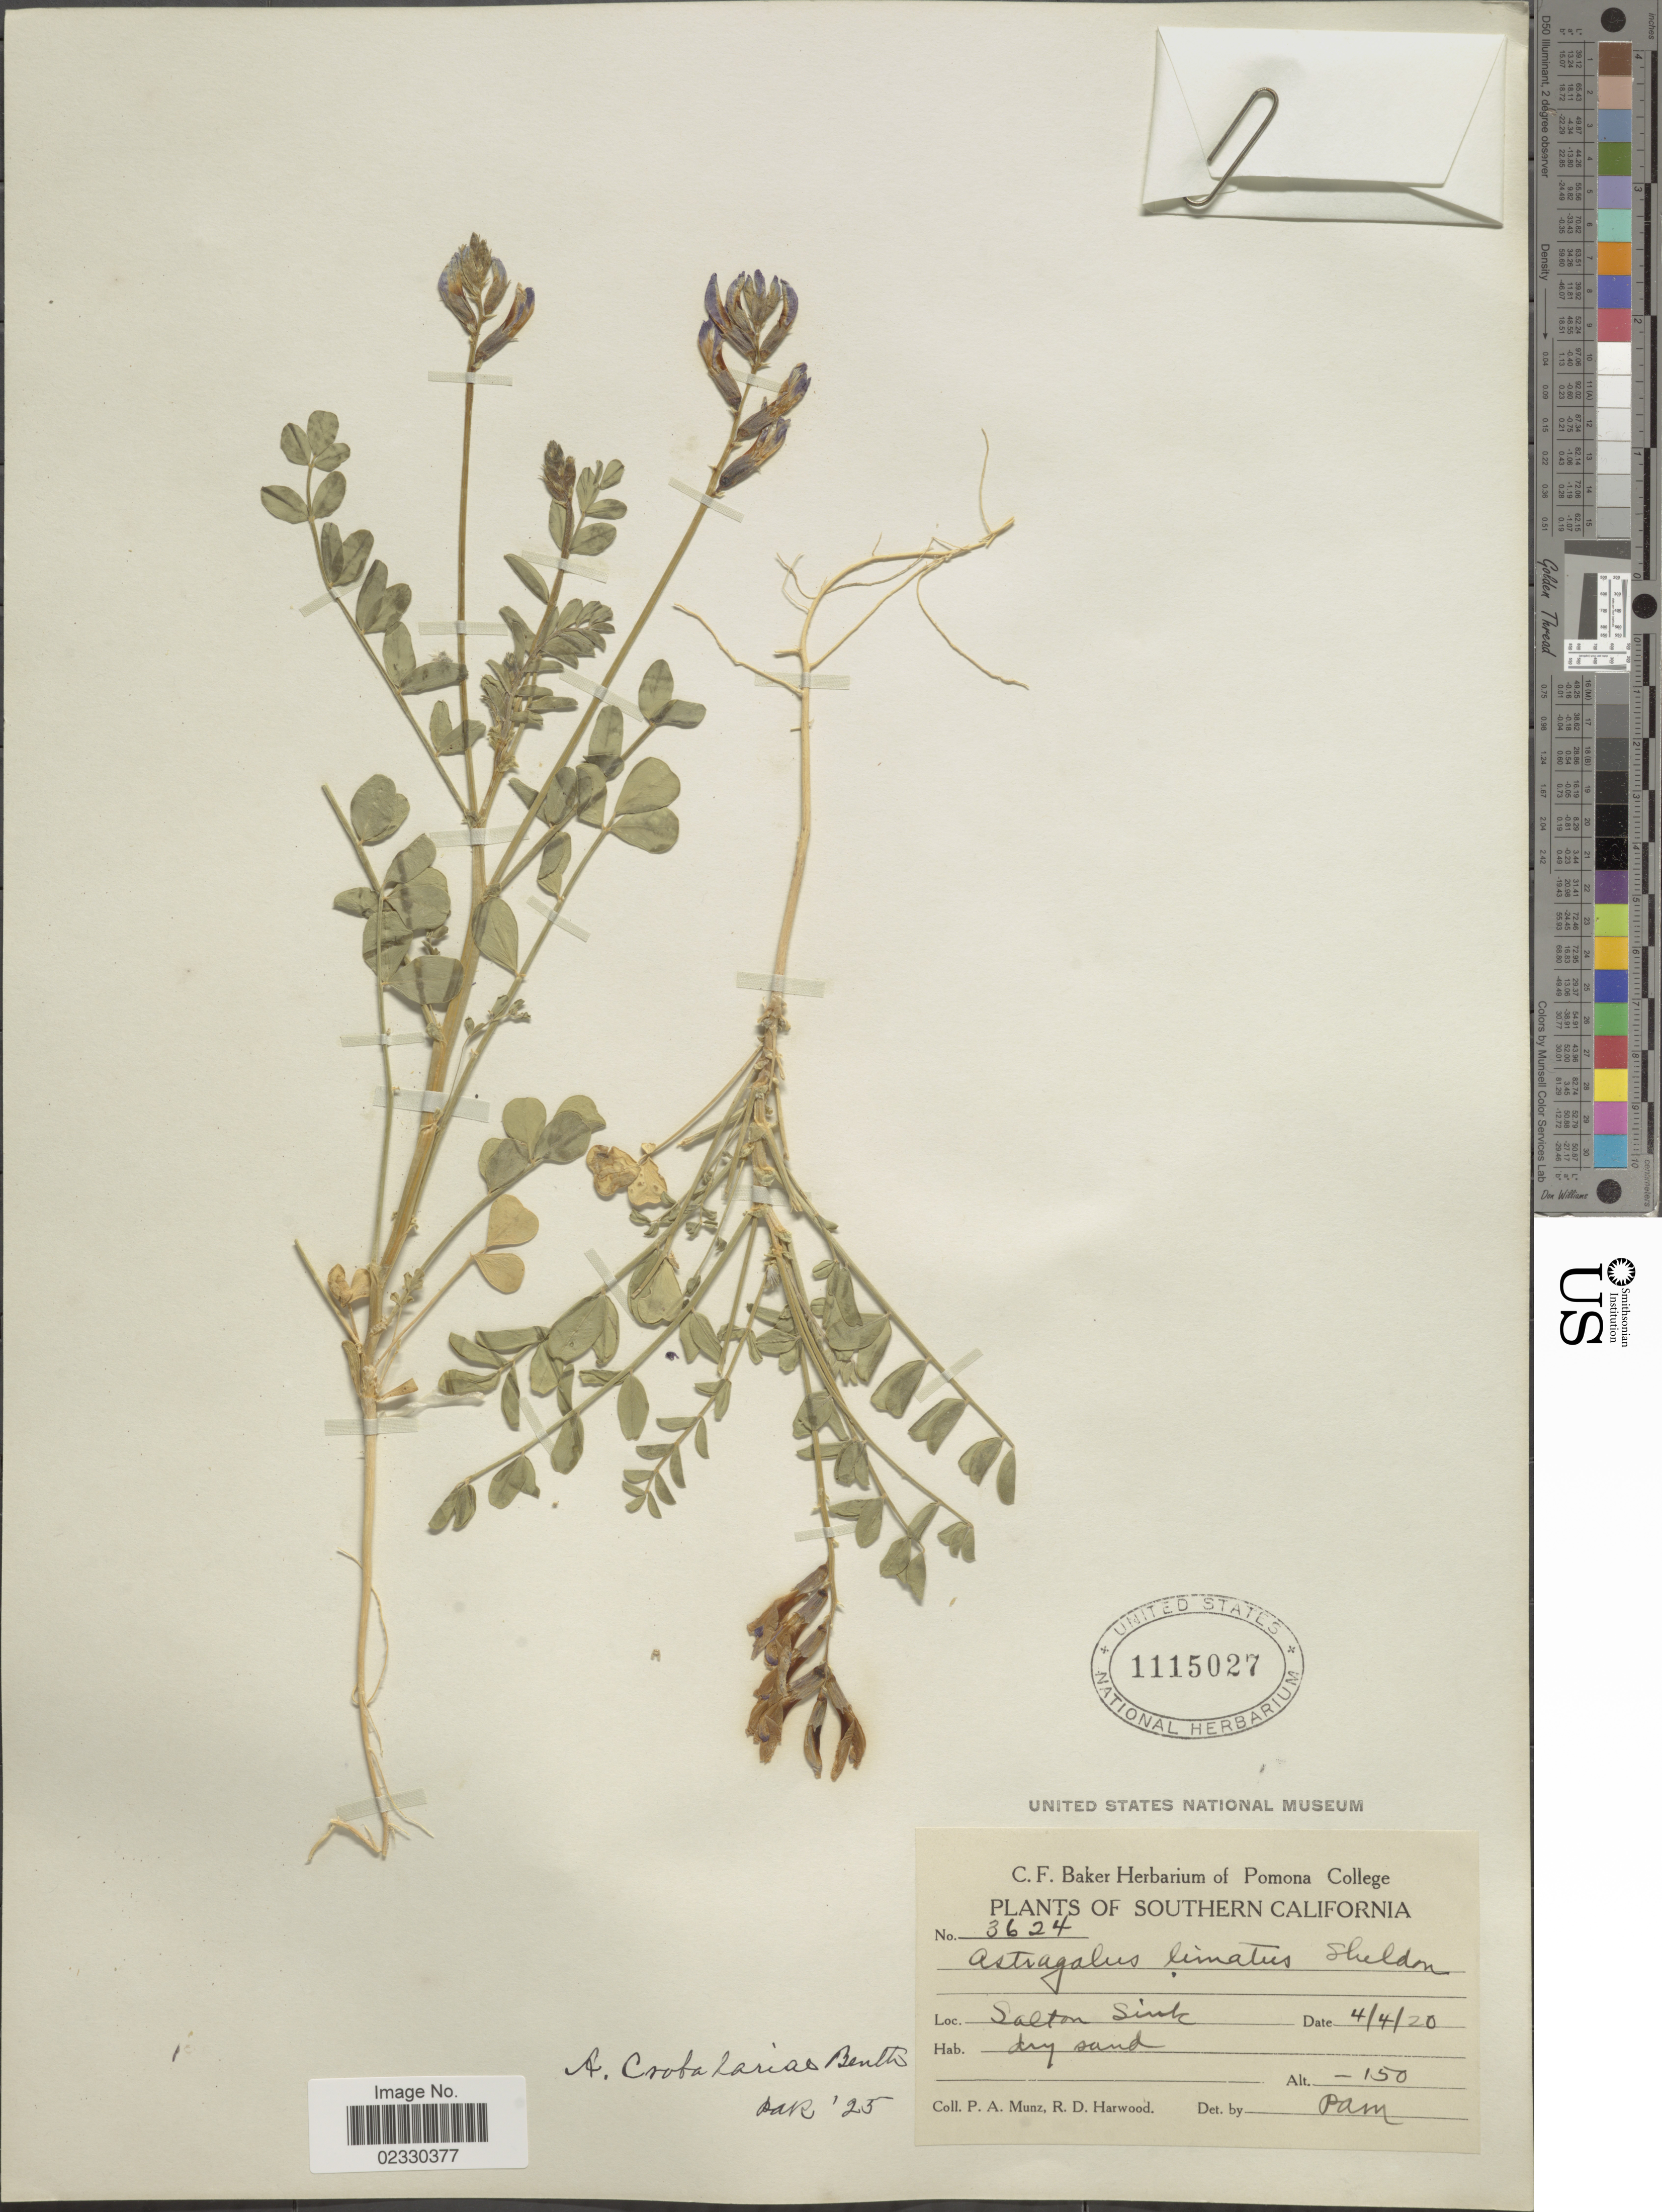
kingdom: Plantae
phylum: Tracheophyta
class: Magnoliopsida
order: Fabales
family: Fabaceae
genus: Astragalus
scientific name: Astragalus crotalariae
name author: A. Gray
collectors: P. A. Munz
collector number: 3624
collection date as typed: Transcribed d/m/y: 4/4/20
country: United States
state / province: California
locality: Southern California, Salton Sink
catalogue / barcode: US 1115027